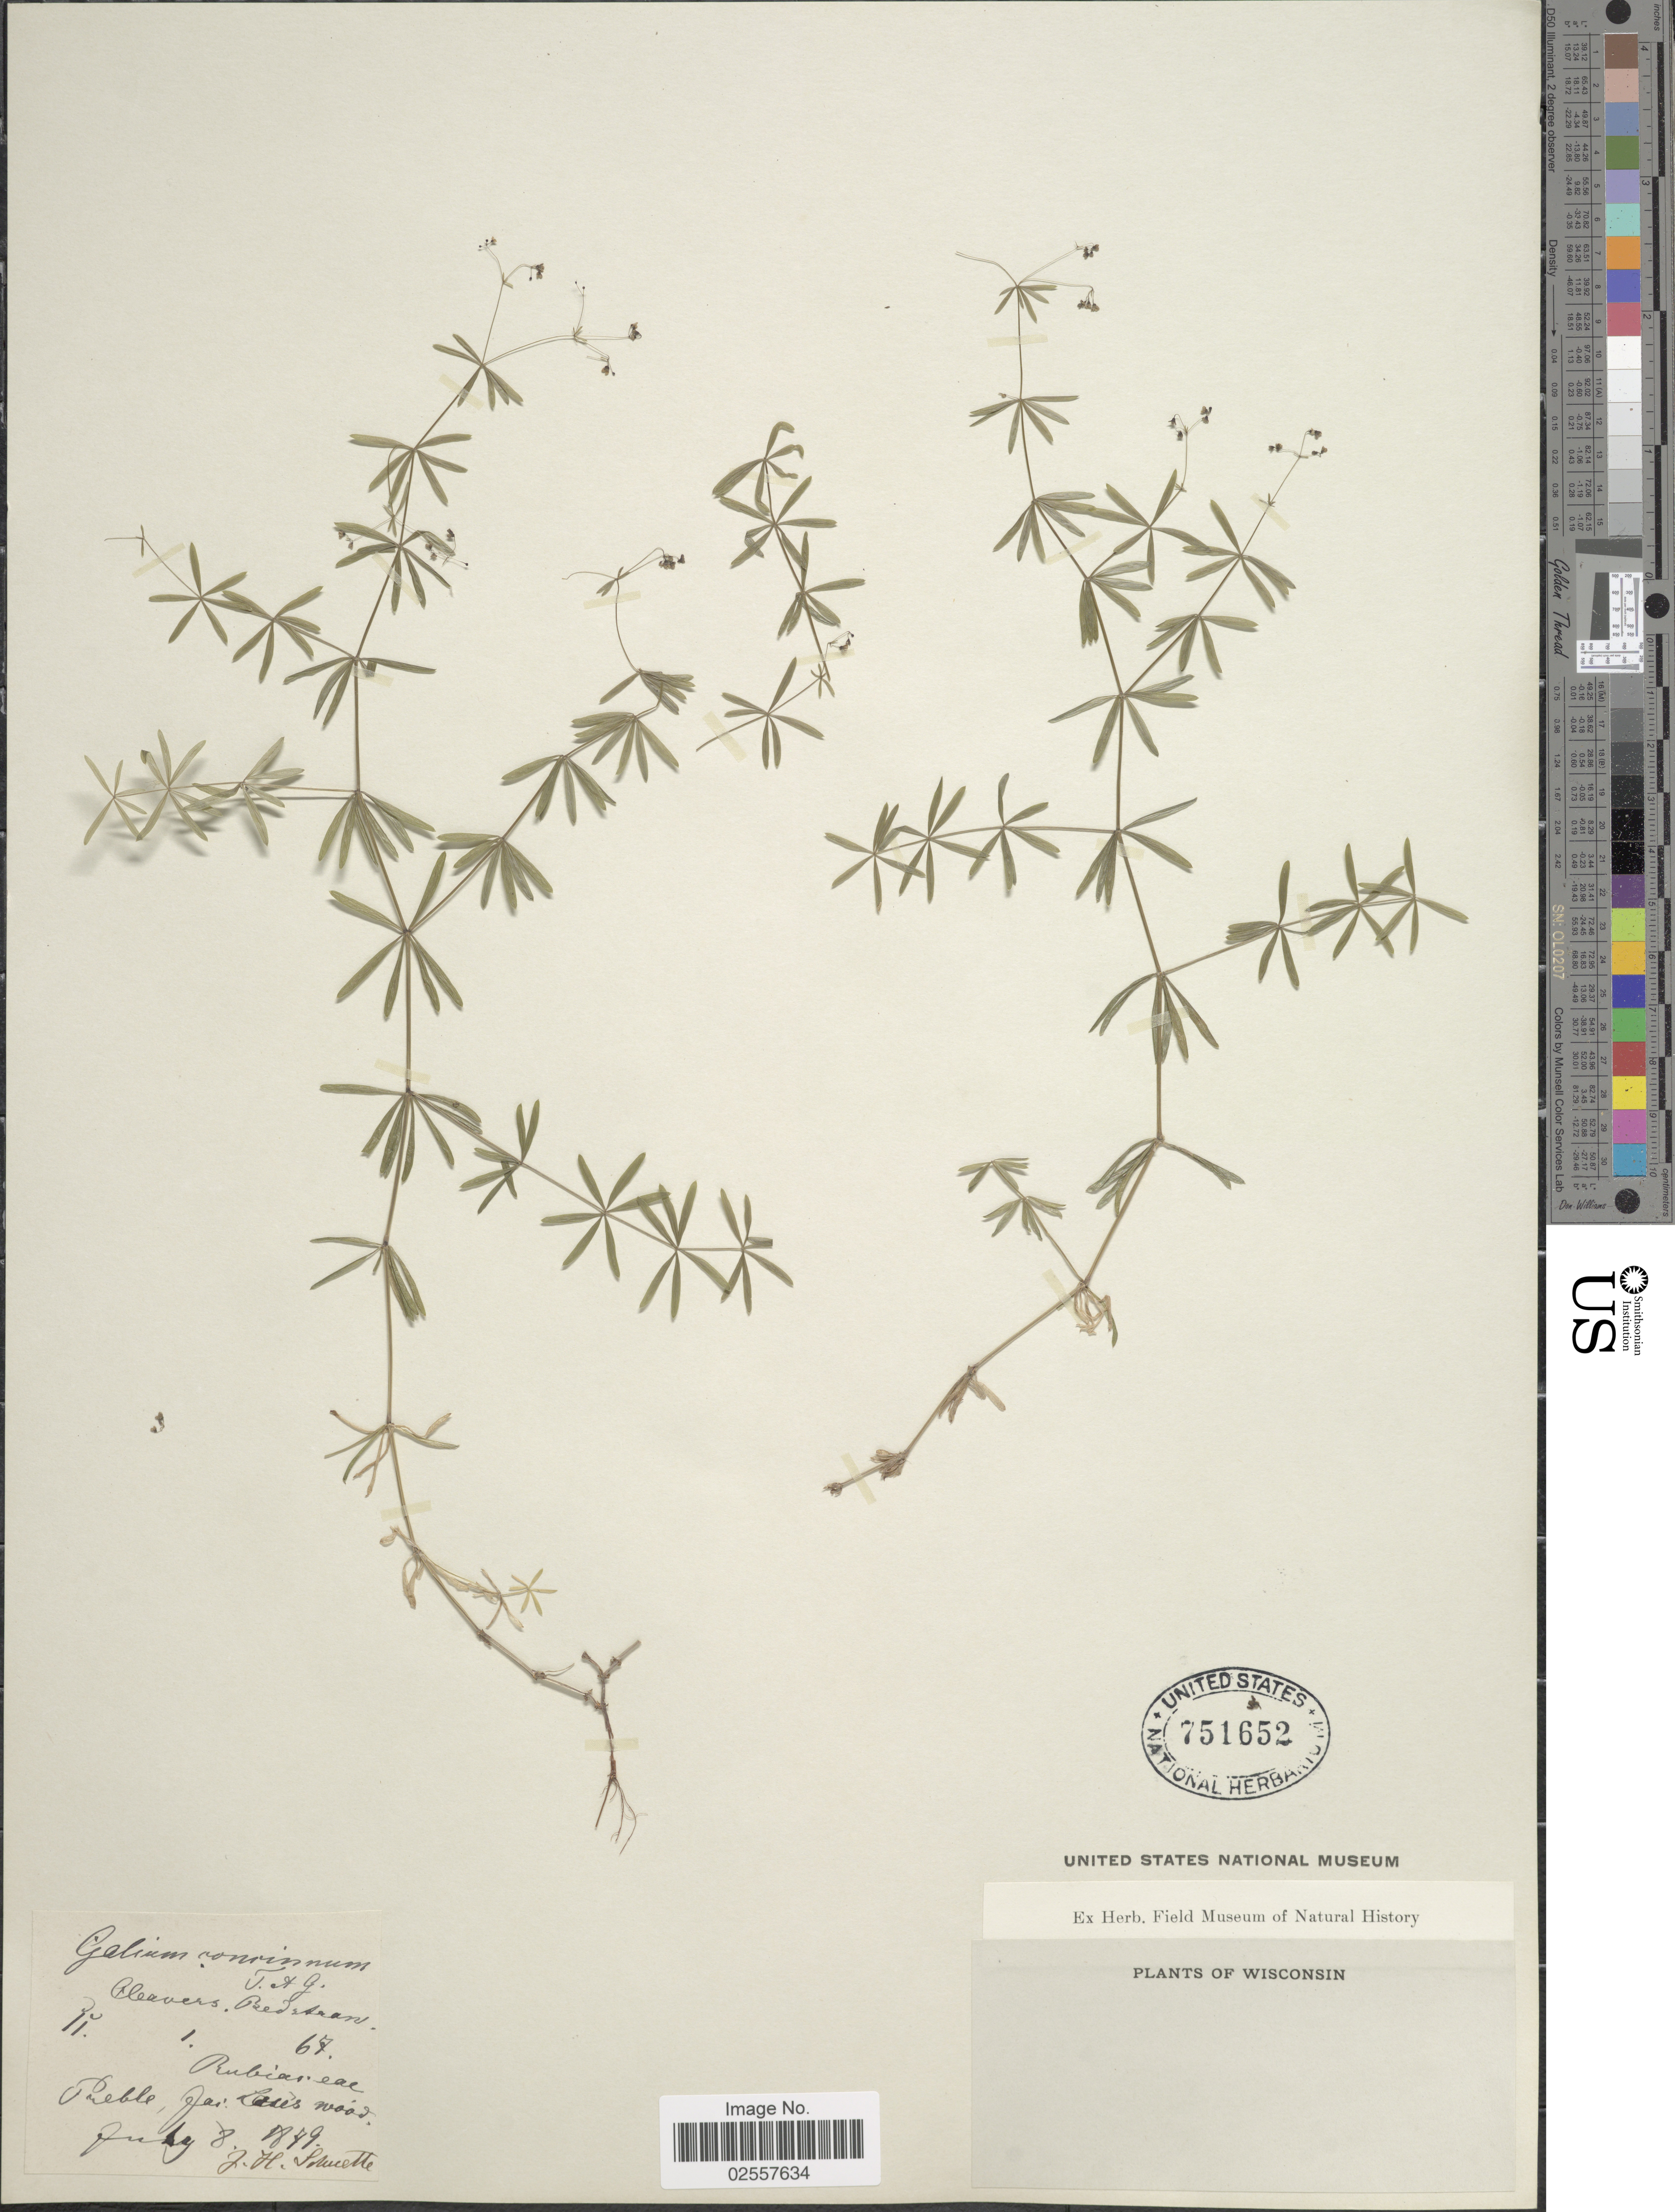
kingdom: Plantae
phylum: Tracheophyta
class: Magnoliopsida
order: Gentianales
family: Rubiaceae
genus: Galium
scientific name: Galium concinnum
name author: Torr. & A. Gray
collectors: J. H. Schuette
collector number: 11.1.67.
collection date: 1879-07-08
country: United States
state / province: Wisconsin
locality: Preble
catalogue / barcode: US 751652